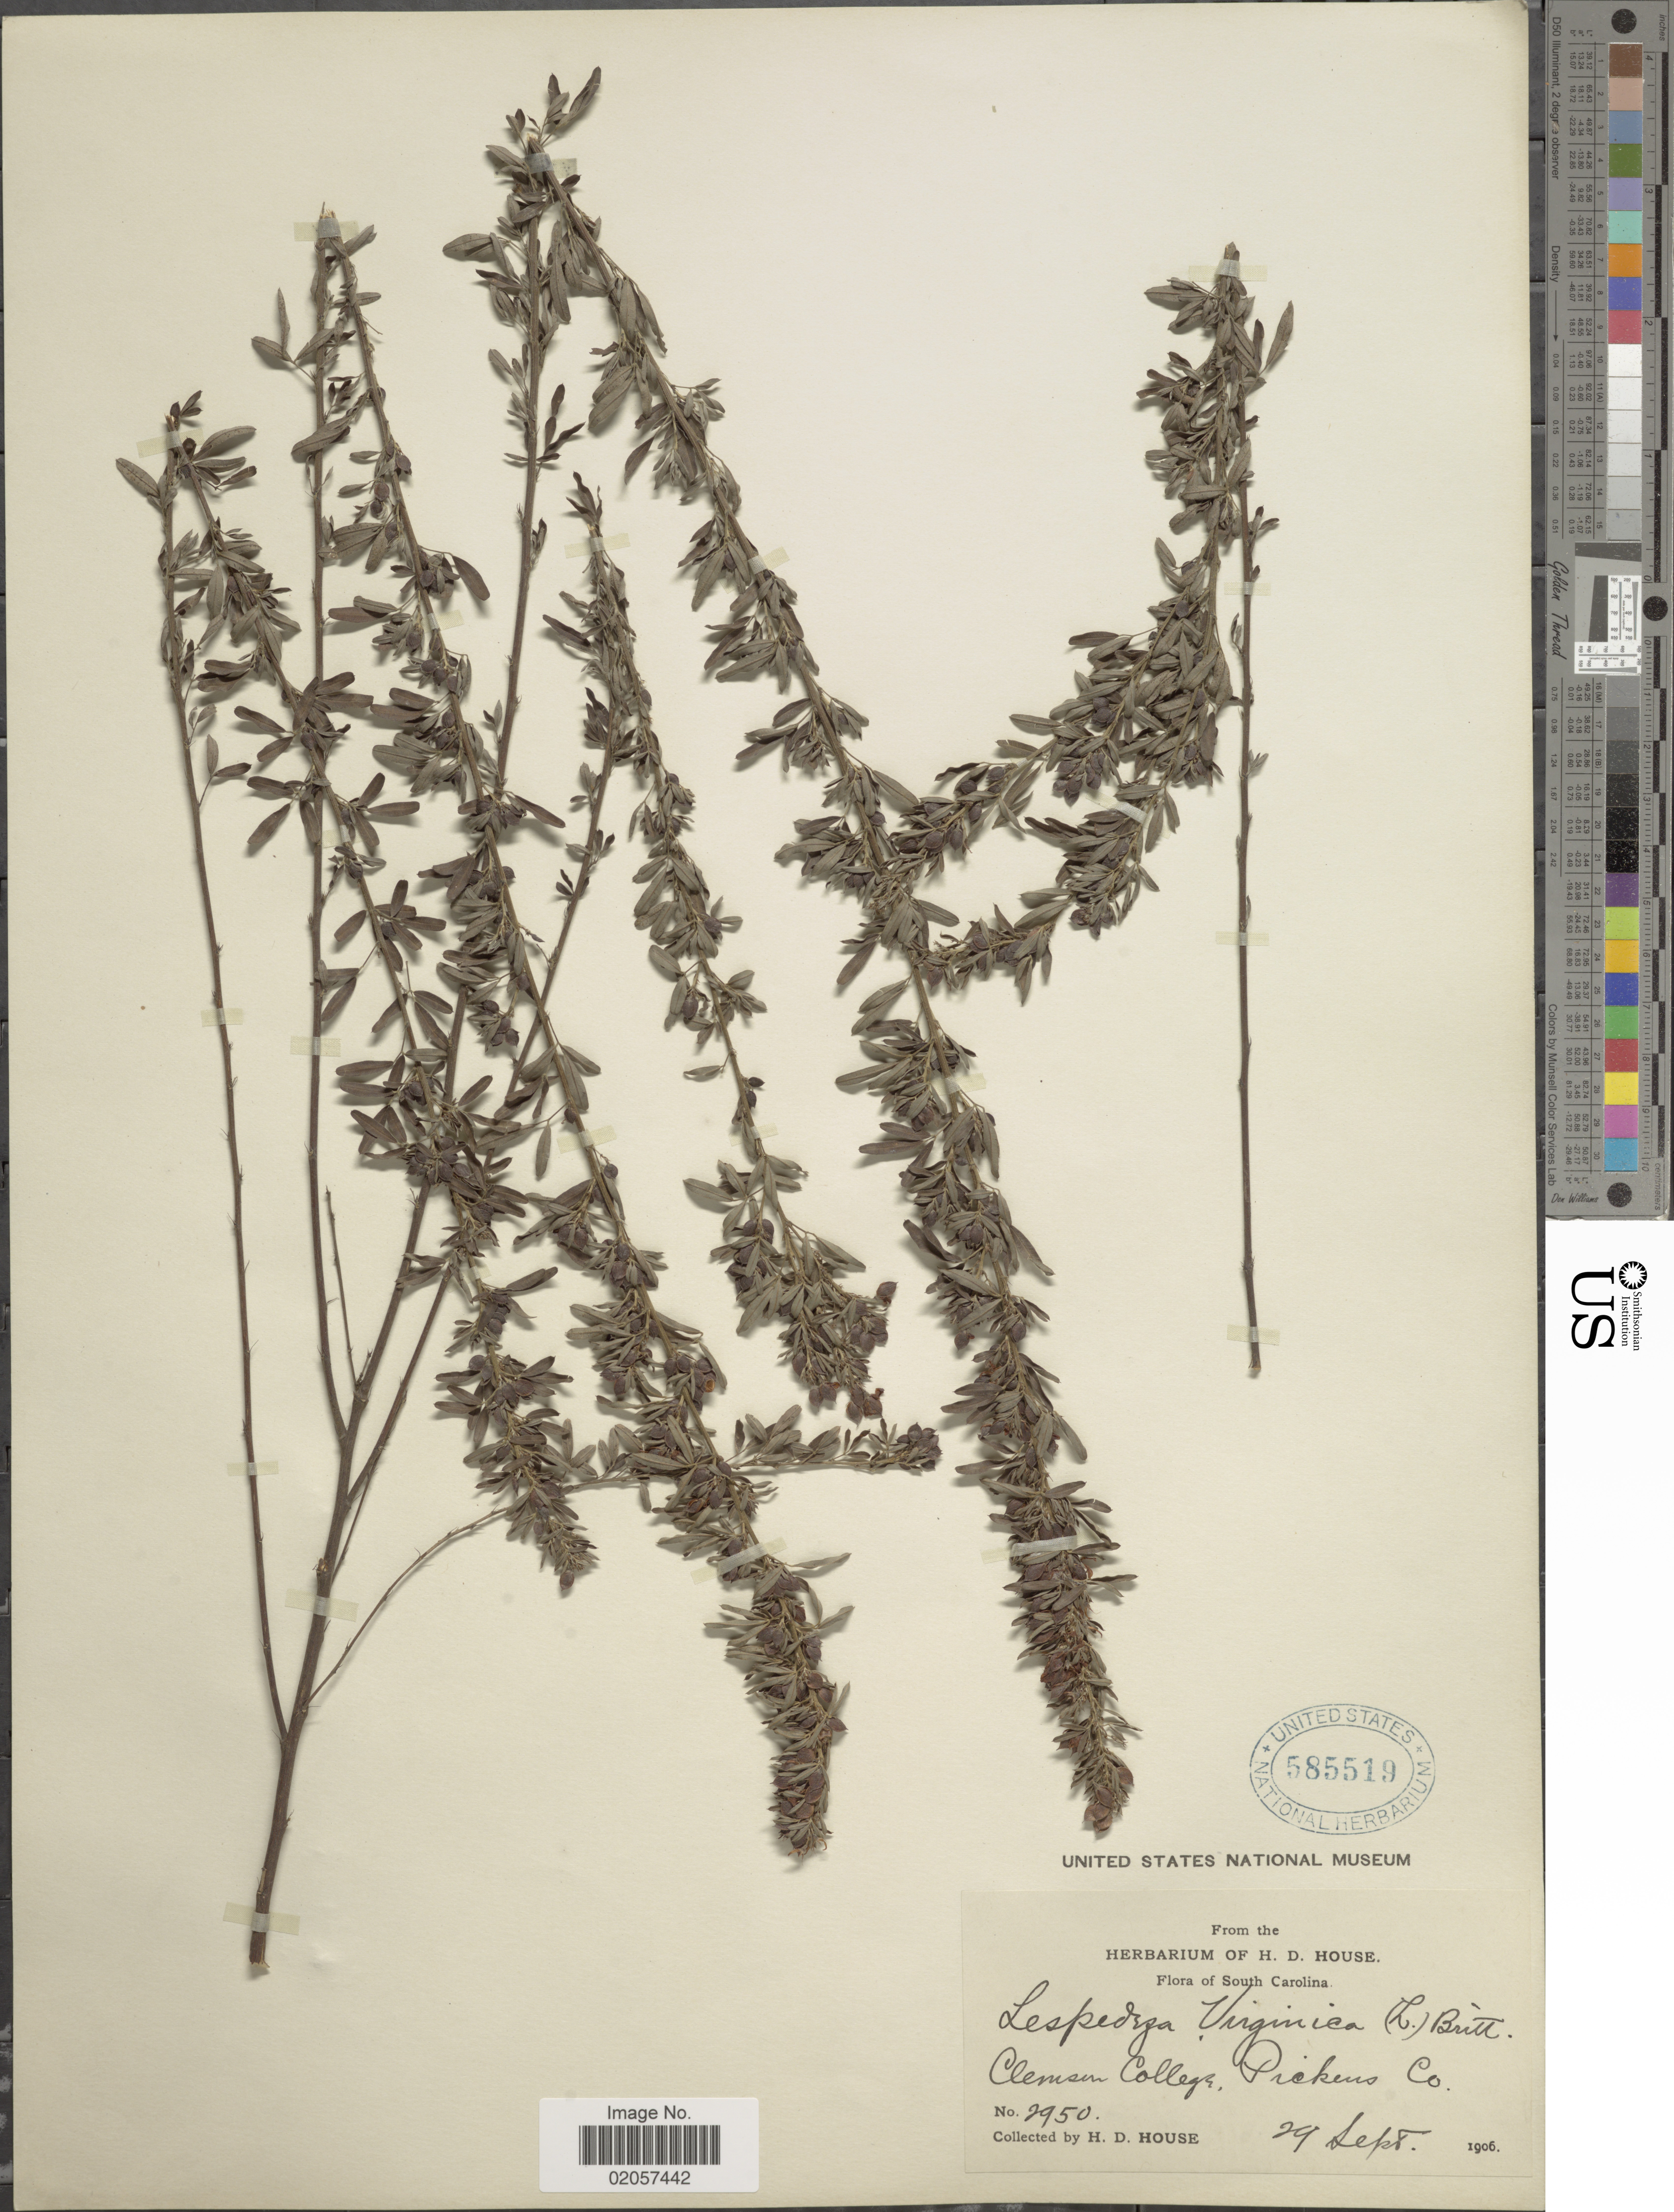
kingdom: Plantae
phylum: Tracheophyta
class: Magnoliopsida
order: Fabales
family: Fabaceae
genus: Lespedeza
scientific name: Lespedeza virginica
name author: (L.) Britton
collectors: H. D. House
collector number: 2950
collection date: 1906-09-29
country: United States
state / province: South Carolina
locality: South Carolina. Clemson College, Pickens Co.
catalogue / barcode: US 585519